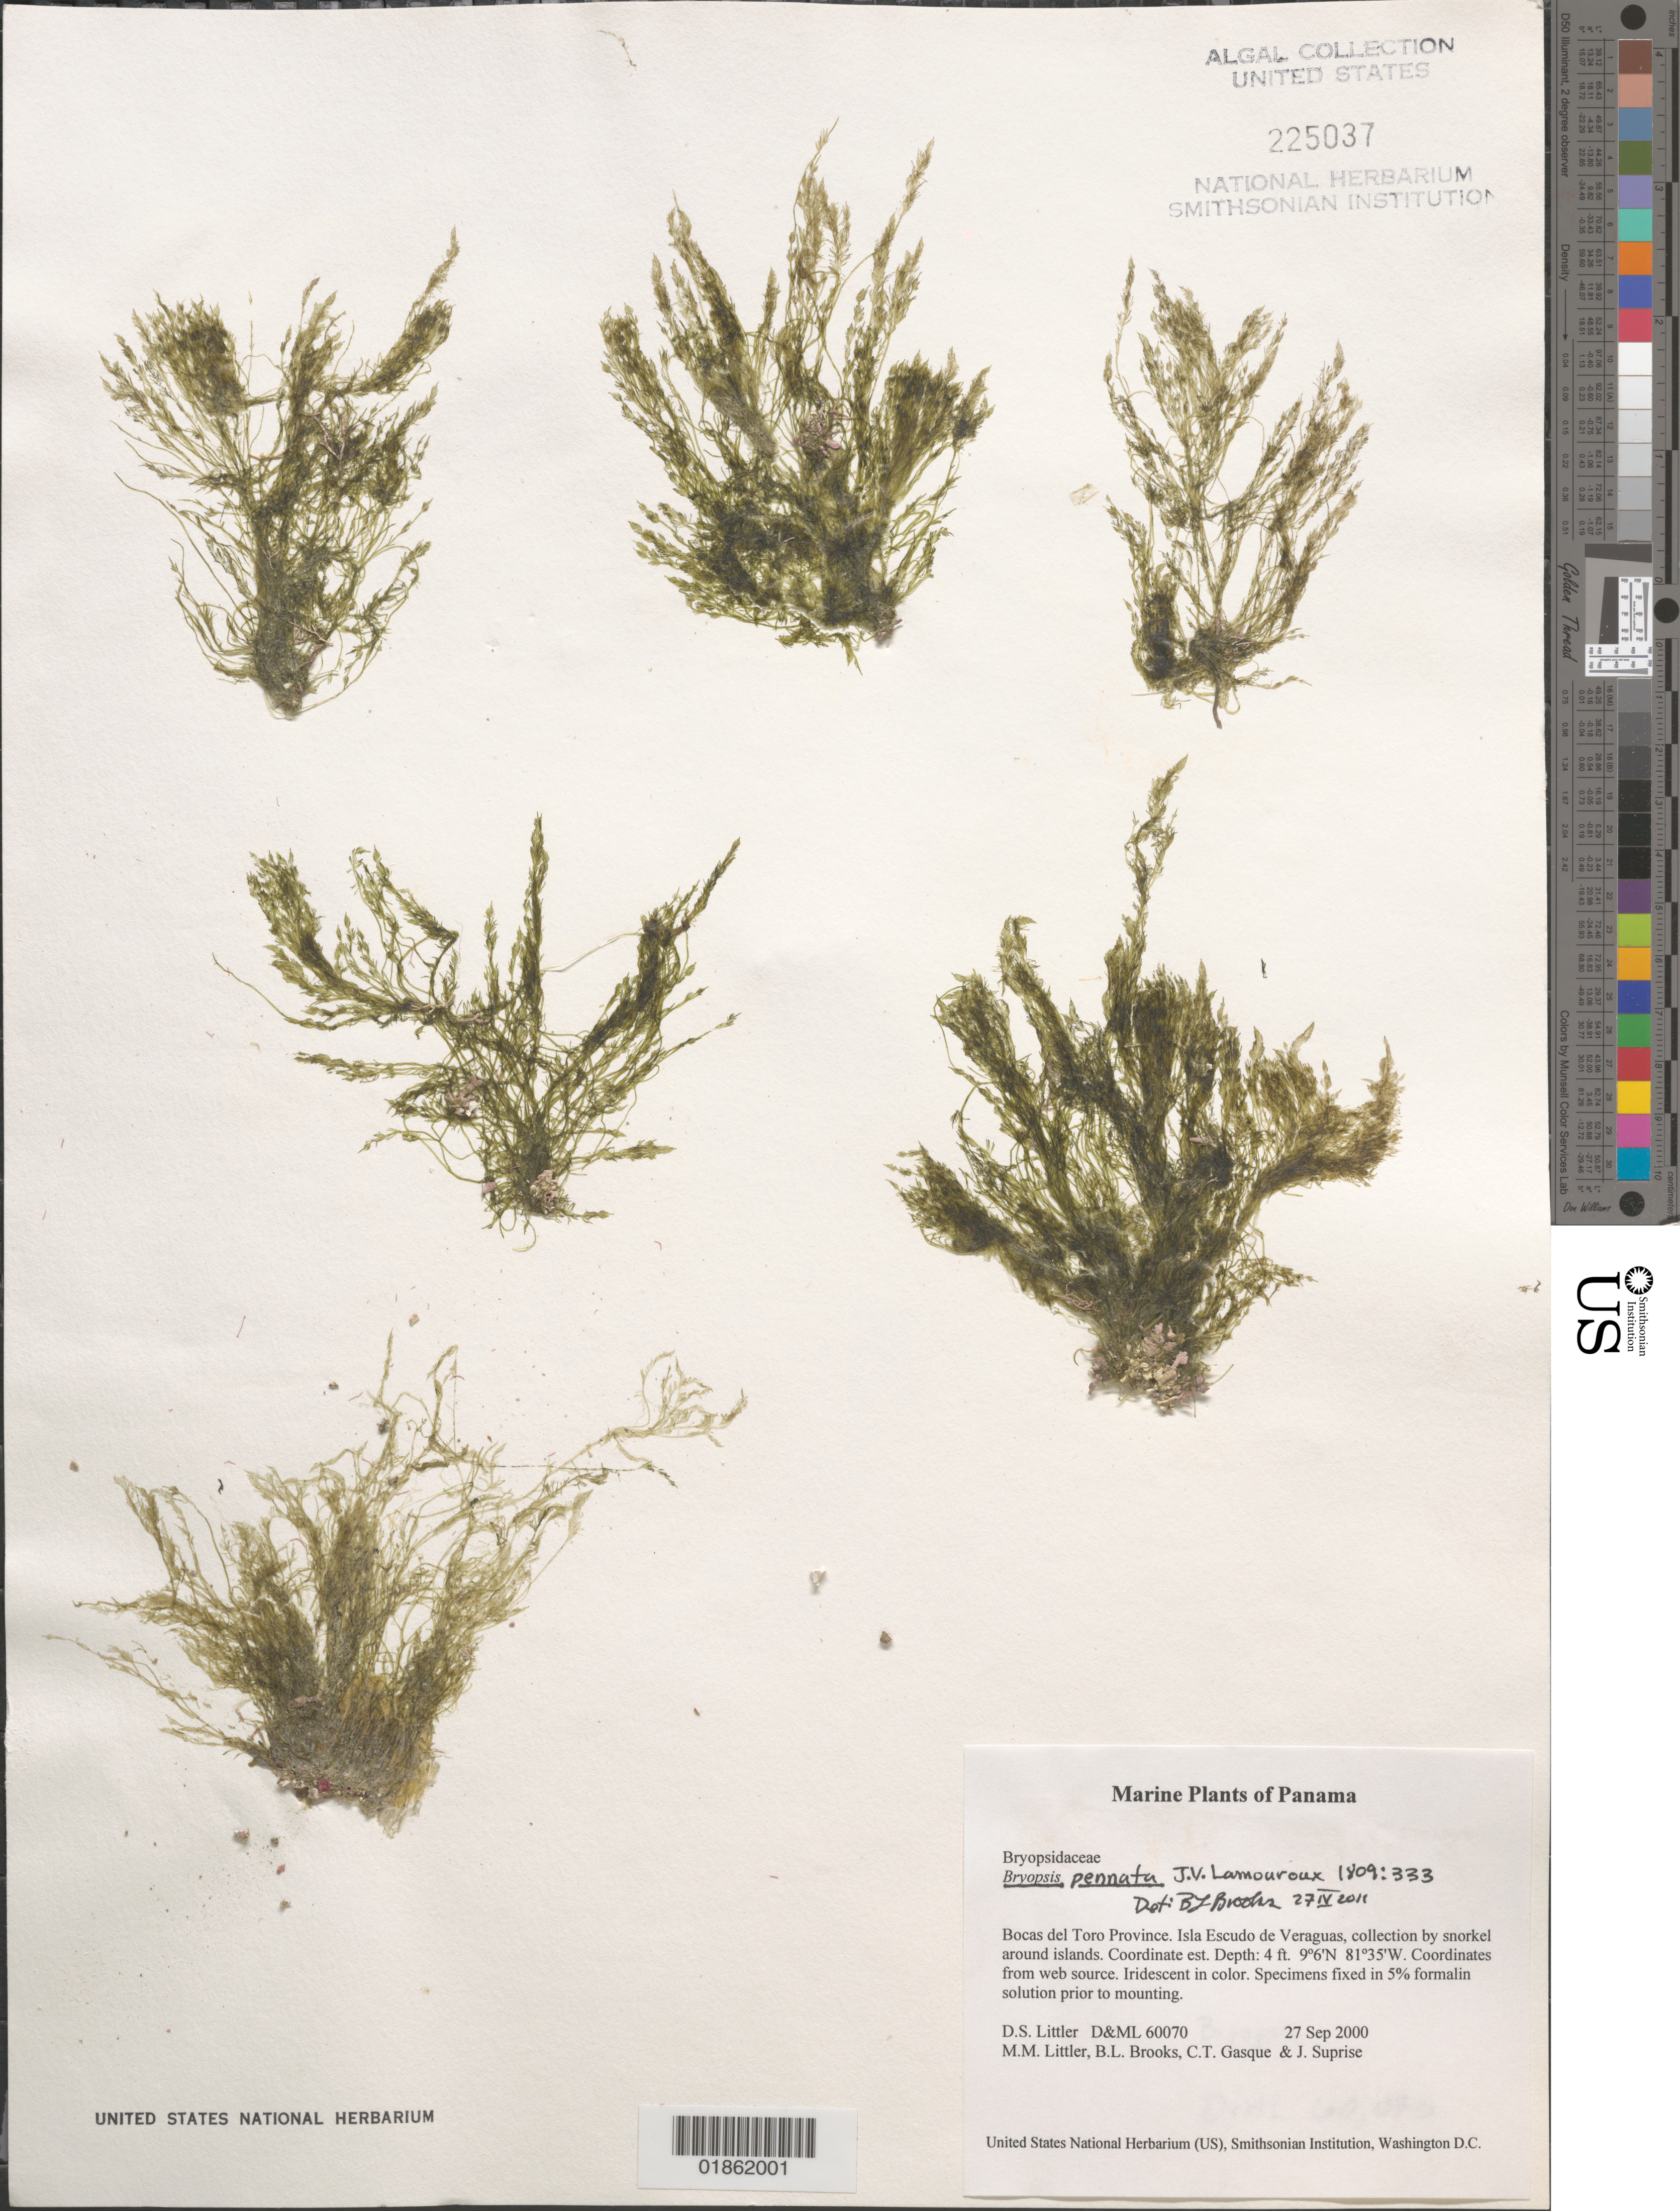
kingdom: Plantae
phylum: Chlorophyta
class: Ulvophyceae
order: Bryopsidales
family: Bryopsidaceae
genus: Bryopsis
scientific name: Bryopsis sp.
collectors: D. S. Littler, M. M. Littler & C. Gasque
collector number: D&ML 60070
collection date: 2000-09-27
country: Panama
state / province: Ngöbe-Buglé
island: Escudo de Veraguas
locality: Isla Escudo de Veraguas. E side.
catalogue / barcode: US 225037